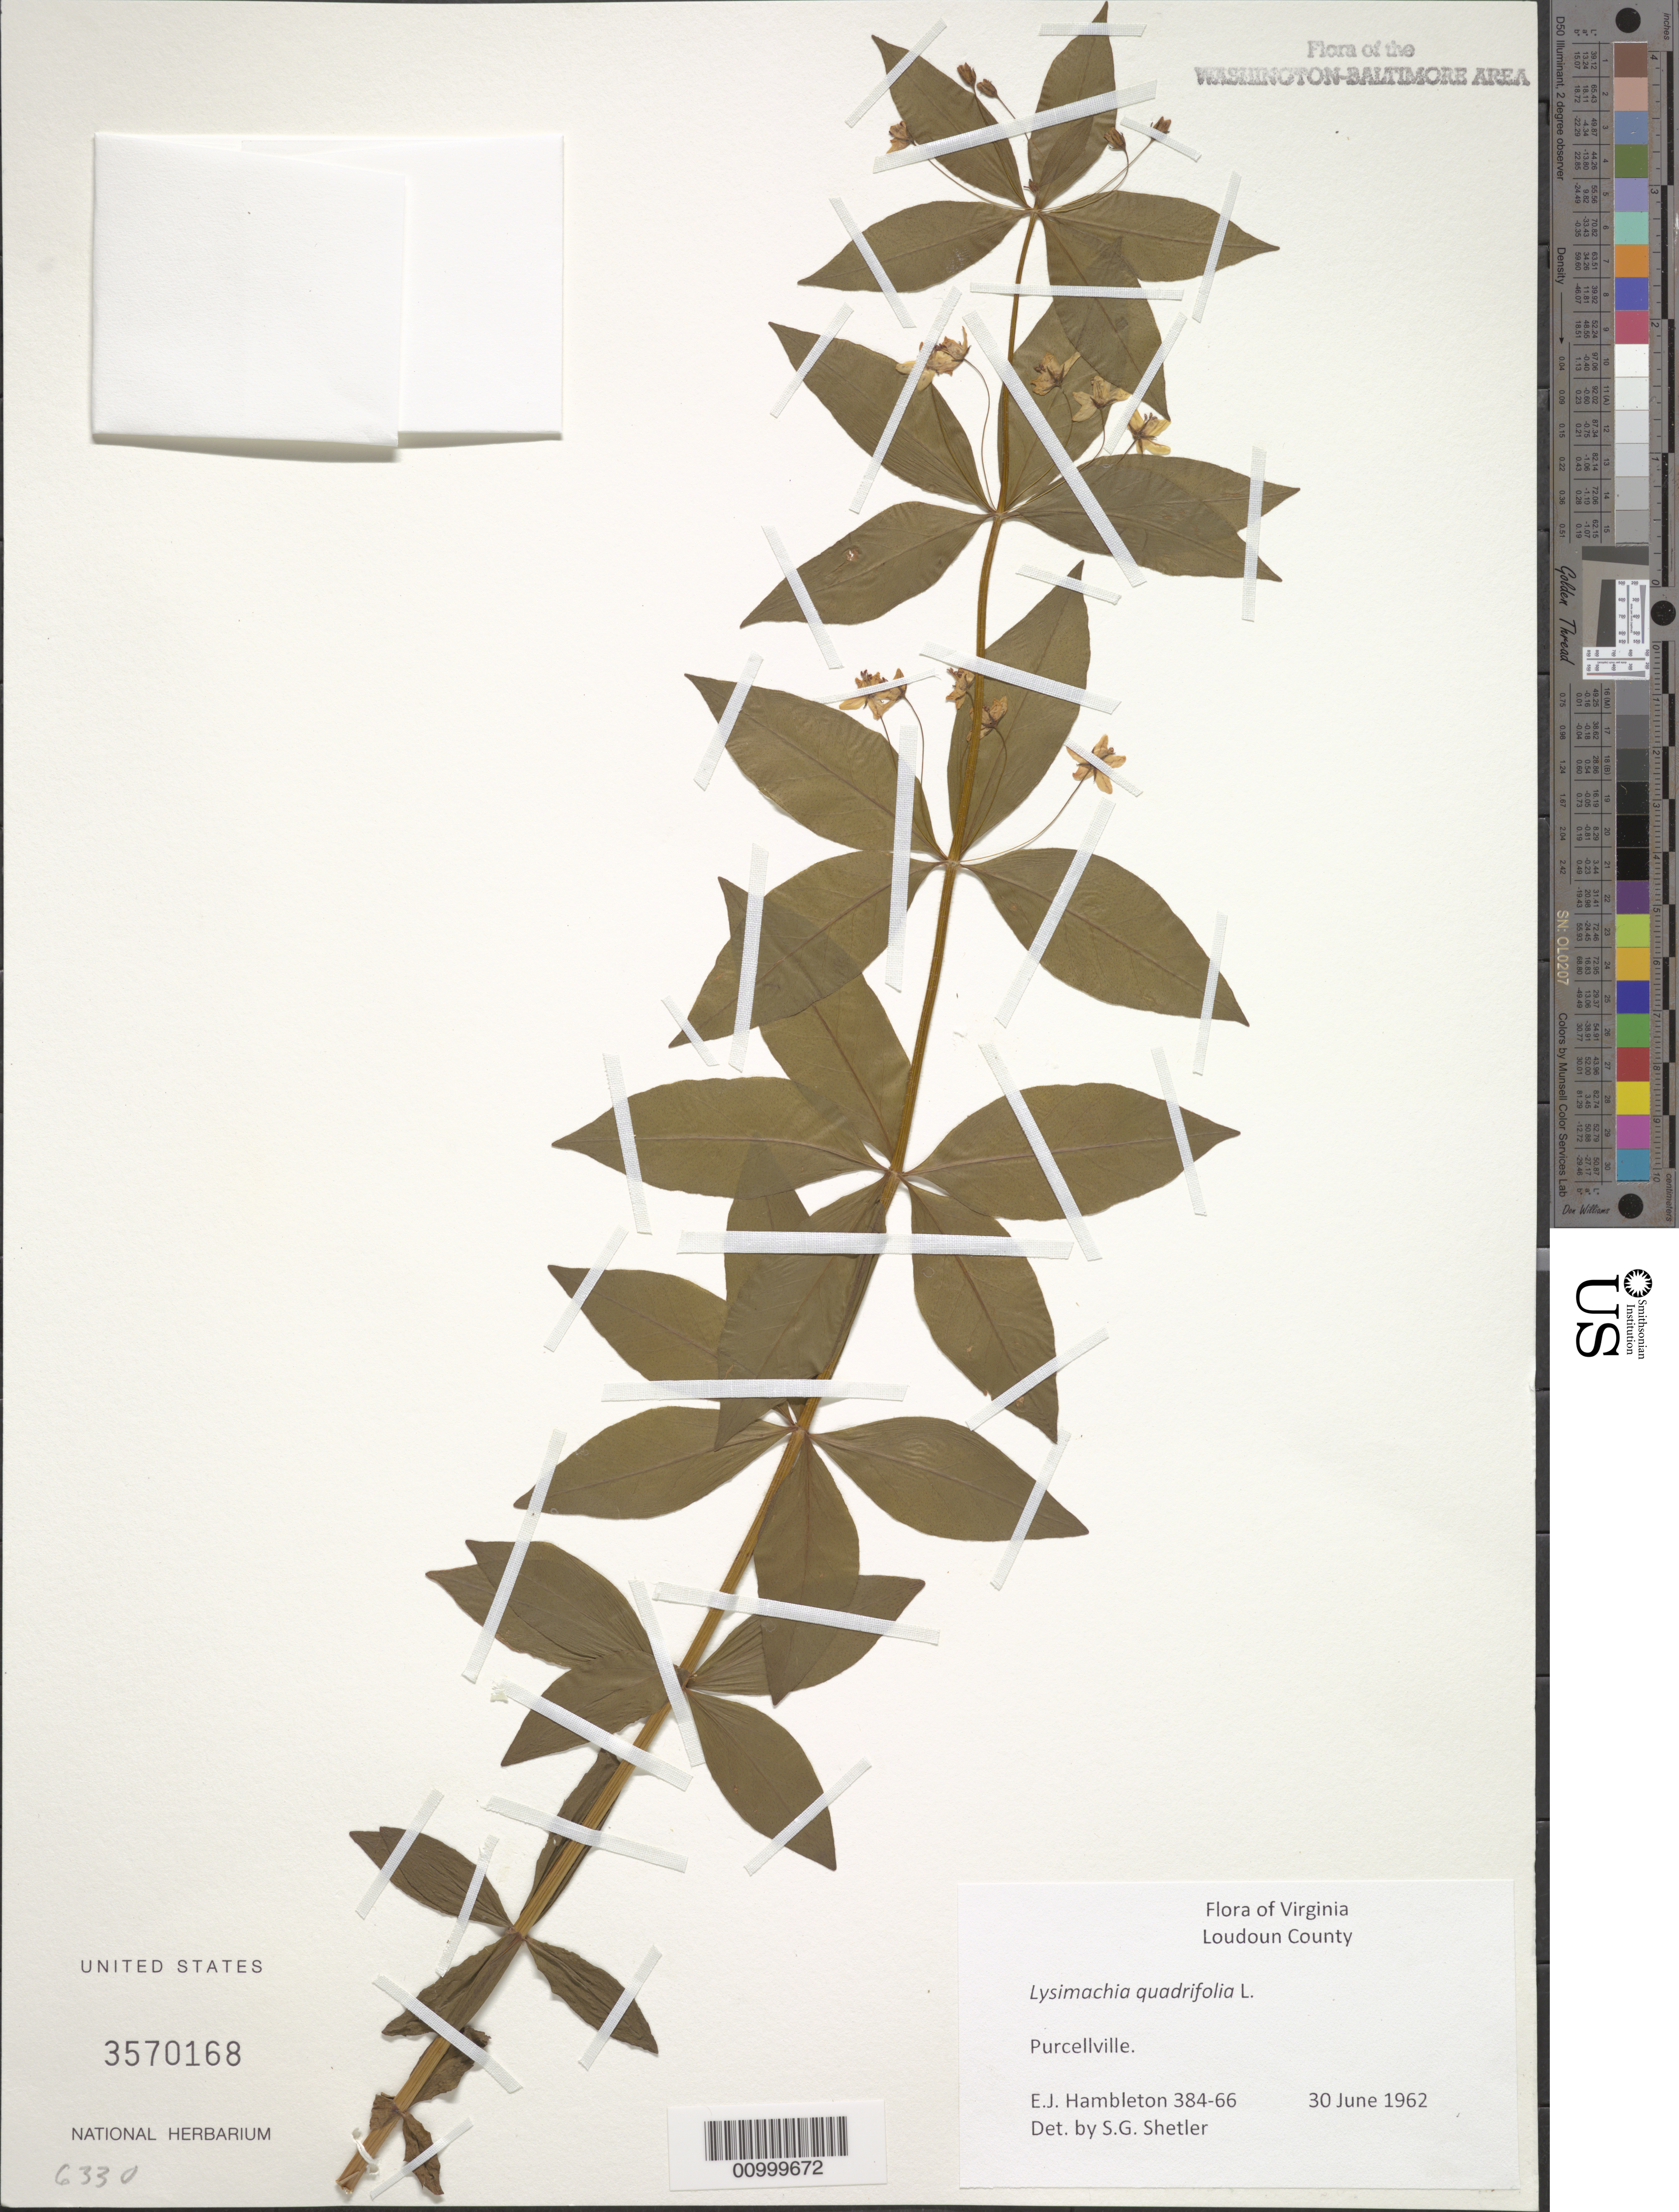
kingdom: Plantae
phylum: Tracheophyta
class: Magnoliopsida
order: Ericales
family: Primulaceae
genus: Lysimachia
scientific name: Lysimachia quadrifolia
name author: L.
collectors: E. Hambleton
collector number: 384-66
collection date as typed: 30 June 1966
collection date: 1966-06-30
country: United States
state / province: Virginia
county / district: Loudoun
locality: Purcellville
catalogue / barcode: US 3570168